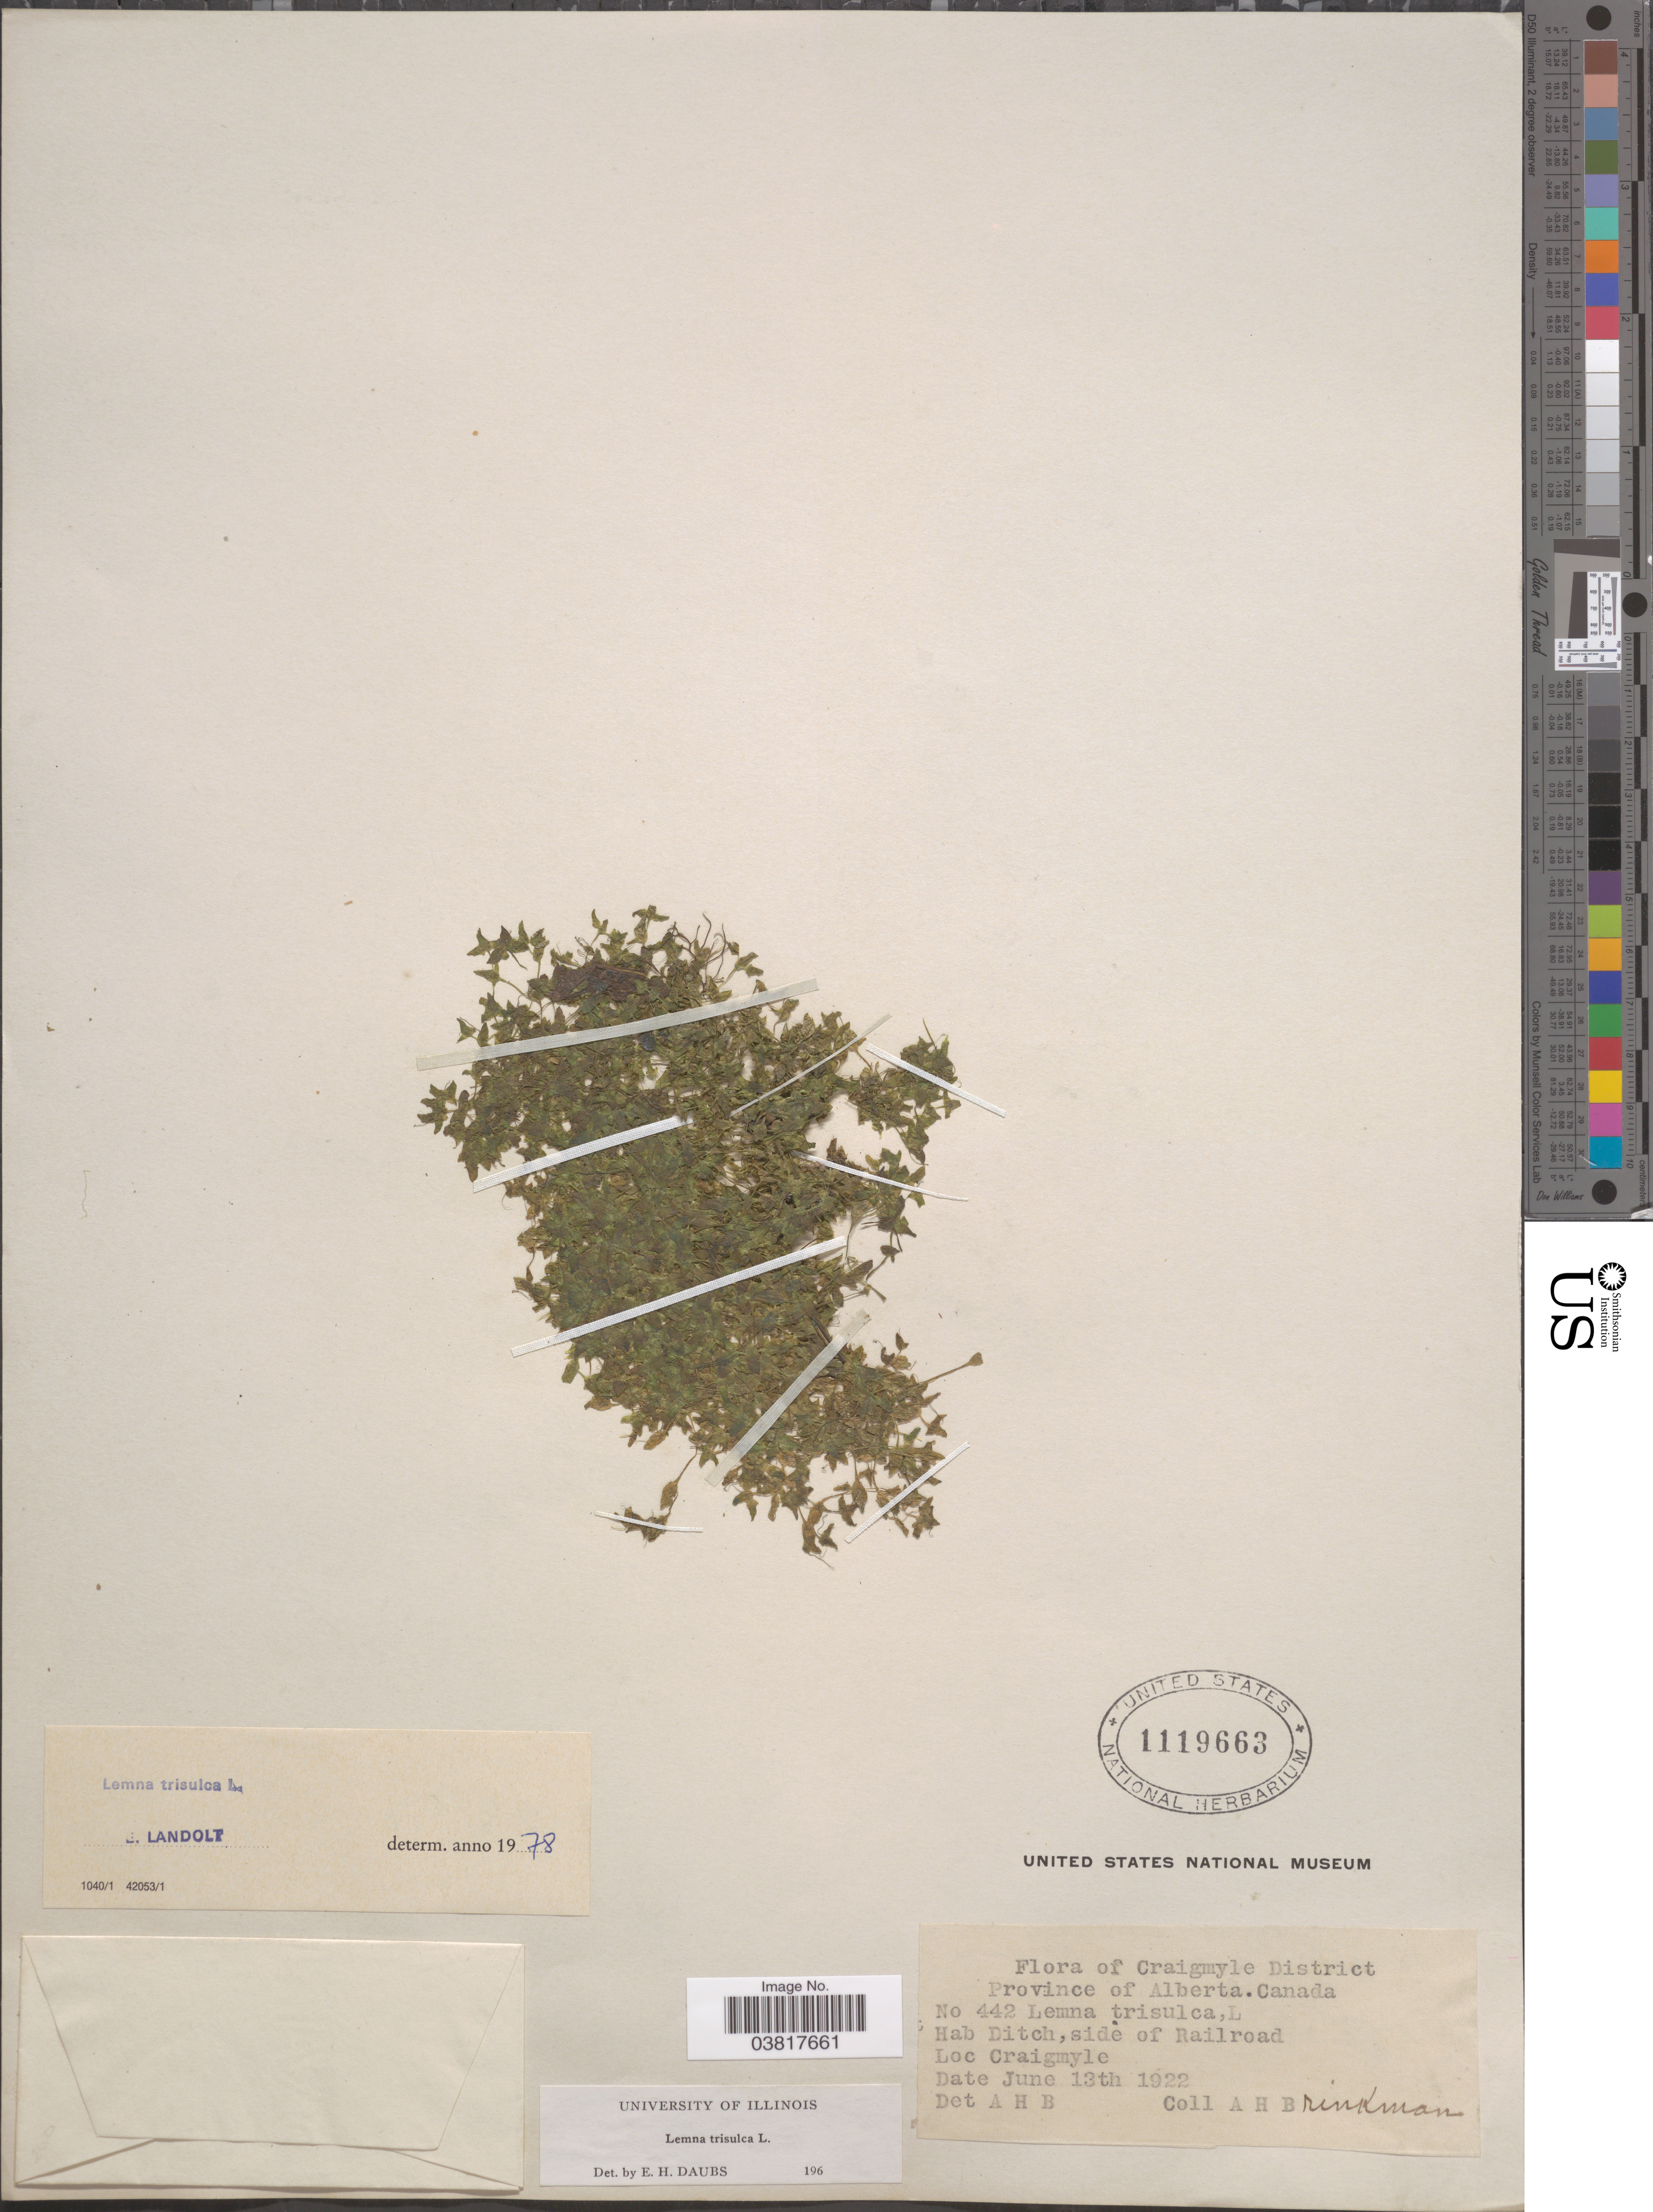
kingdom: Plantae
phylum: Tracheophyta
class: Liliopsida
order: Alismatales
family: Araceae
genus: Lemna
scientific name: Lemna trisulca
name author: L.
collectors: A. Brinkman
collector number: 442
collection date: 1922-06-13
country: Canada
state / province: Alberta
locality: Craigmyle District. Ditch, side of Railroad. Craigmyle.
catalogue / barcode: US 1119663